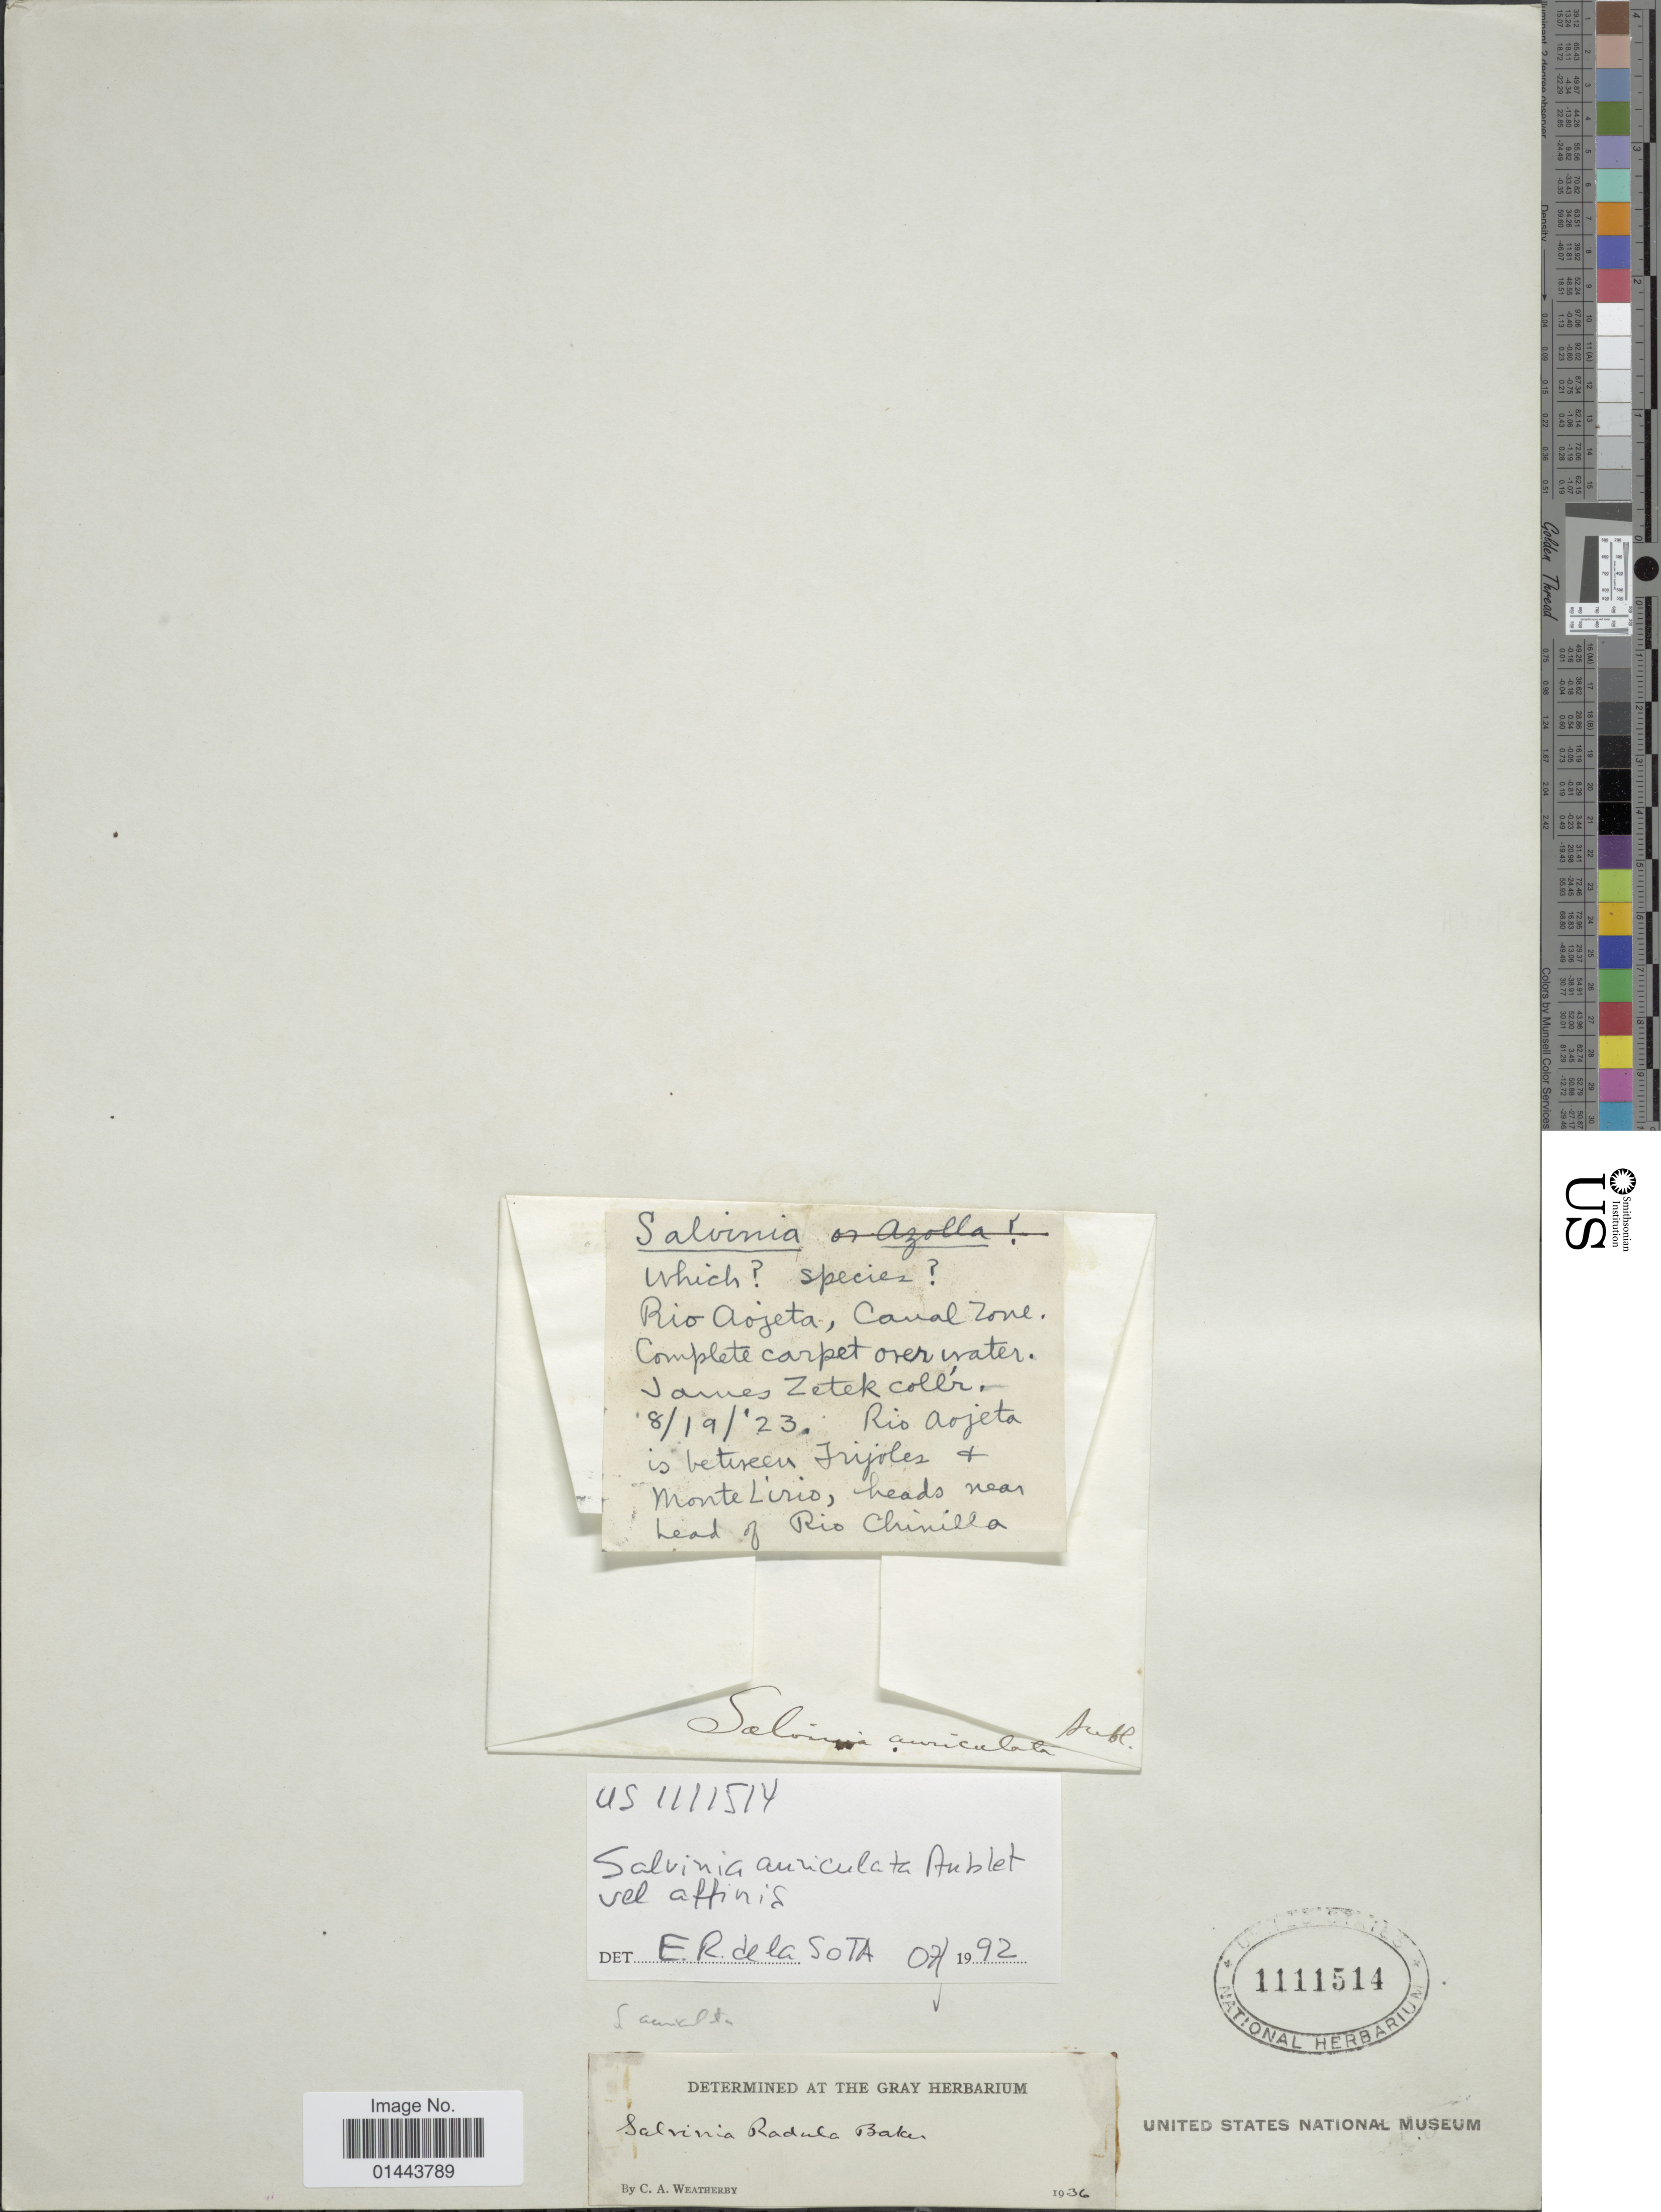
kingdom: Plantae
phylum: Tracheophyta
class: Polypodiopsida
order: Salviniales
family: Salviniaceae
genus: Salvinia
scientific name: Salvinia radula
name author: Baker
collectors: J. Zetek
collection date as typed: Transcribed d/m/y: 19/8/23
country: Panama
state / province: Colón / Panamá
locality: Rio Aojeta, Canal Zone, complete carpet over water, Rio Aojeta is between Trijoles + Monte Lirio, heads near head of Rio Chinilla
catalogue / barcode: US 1111514